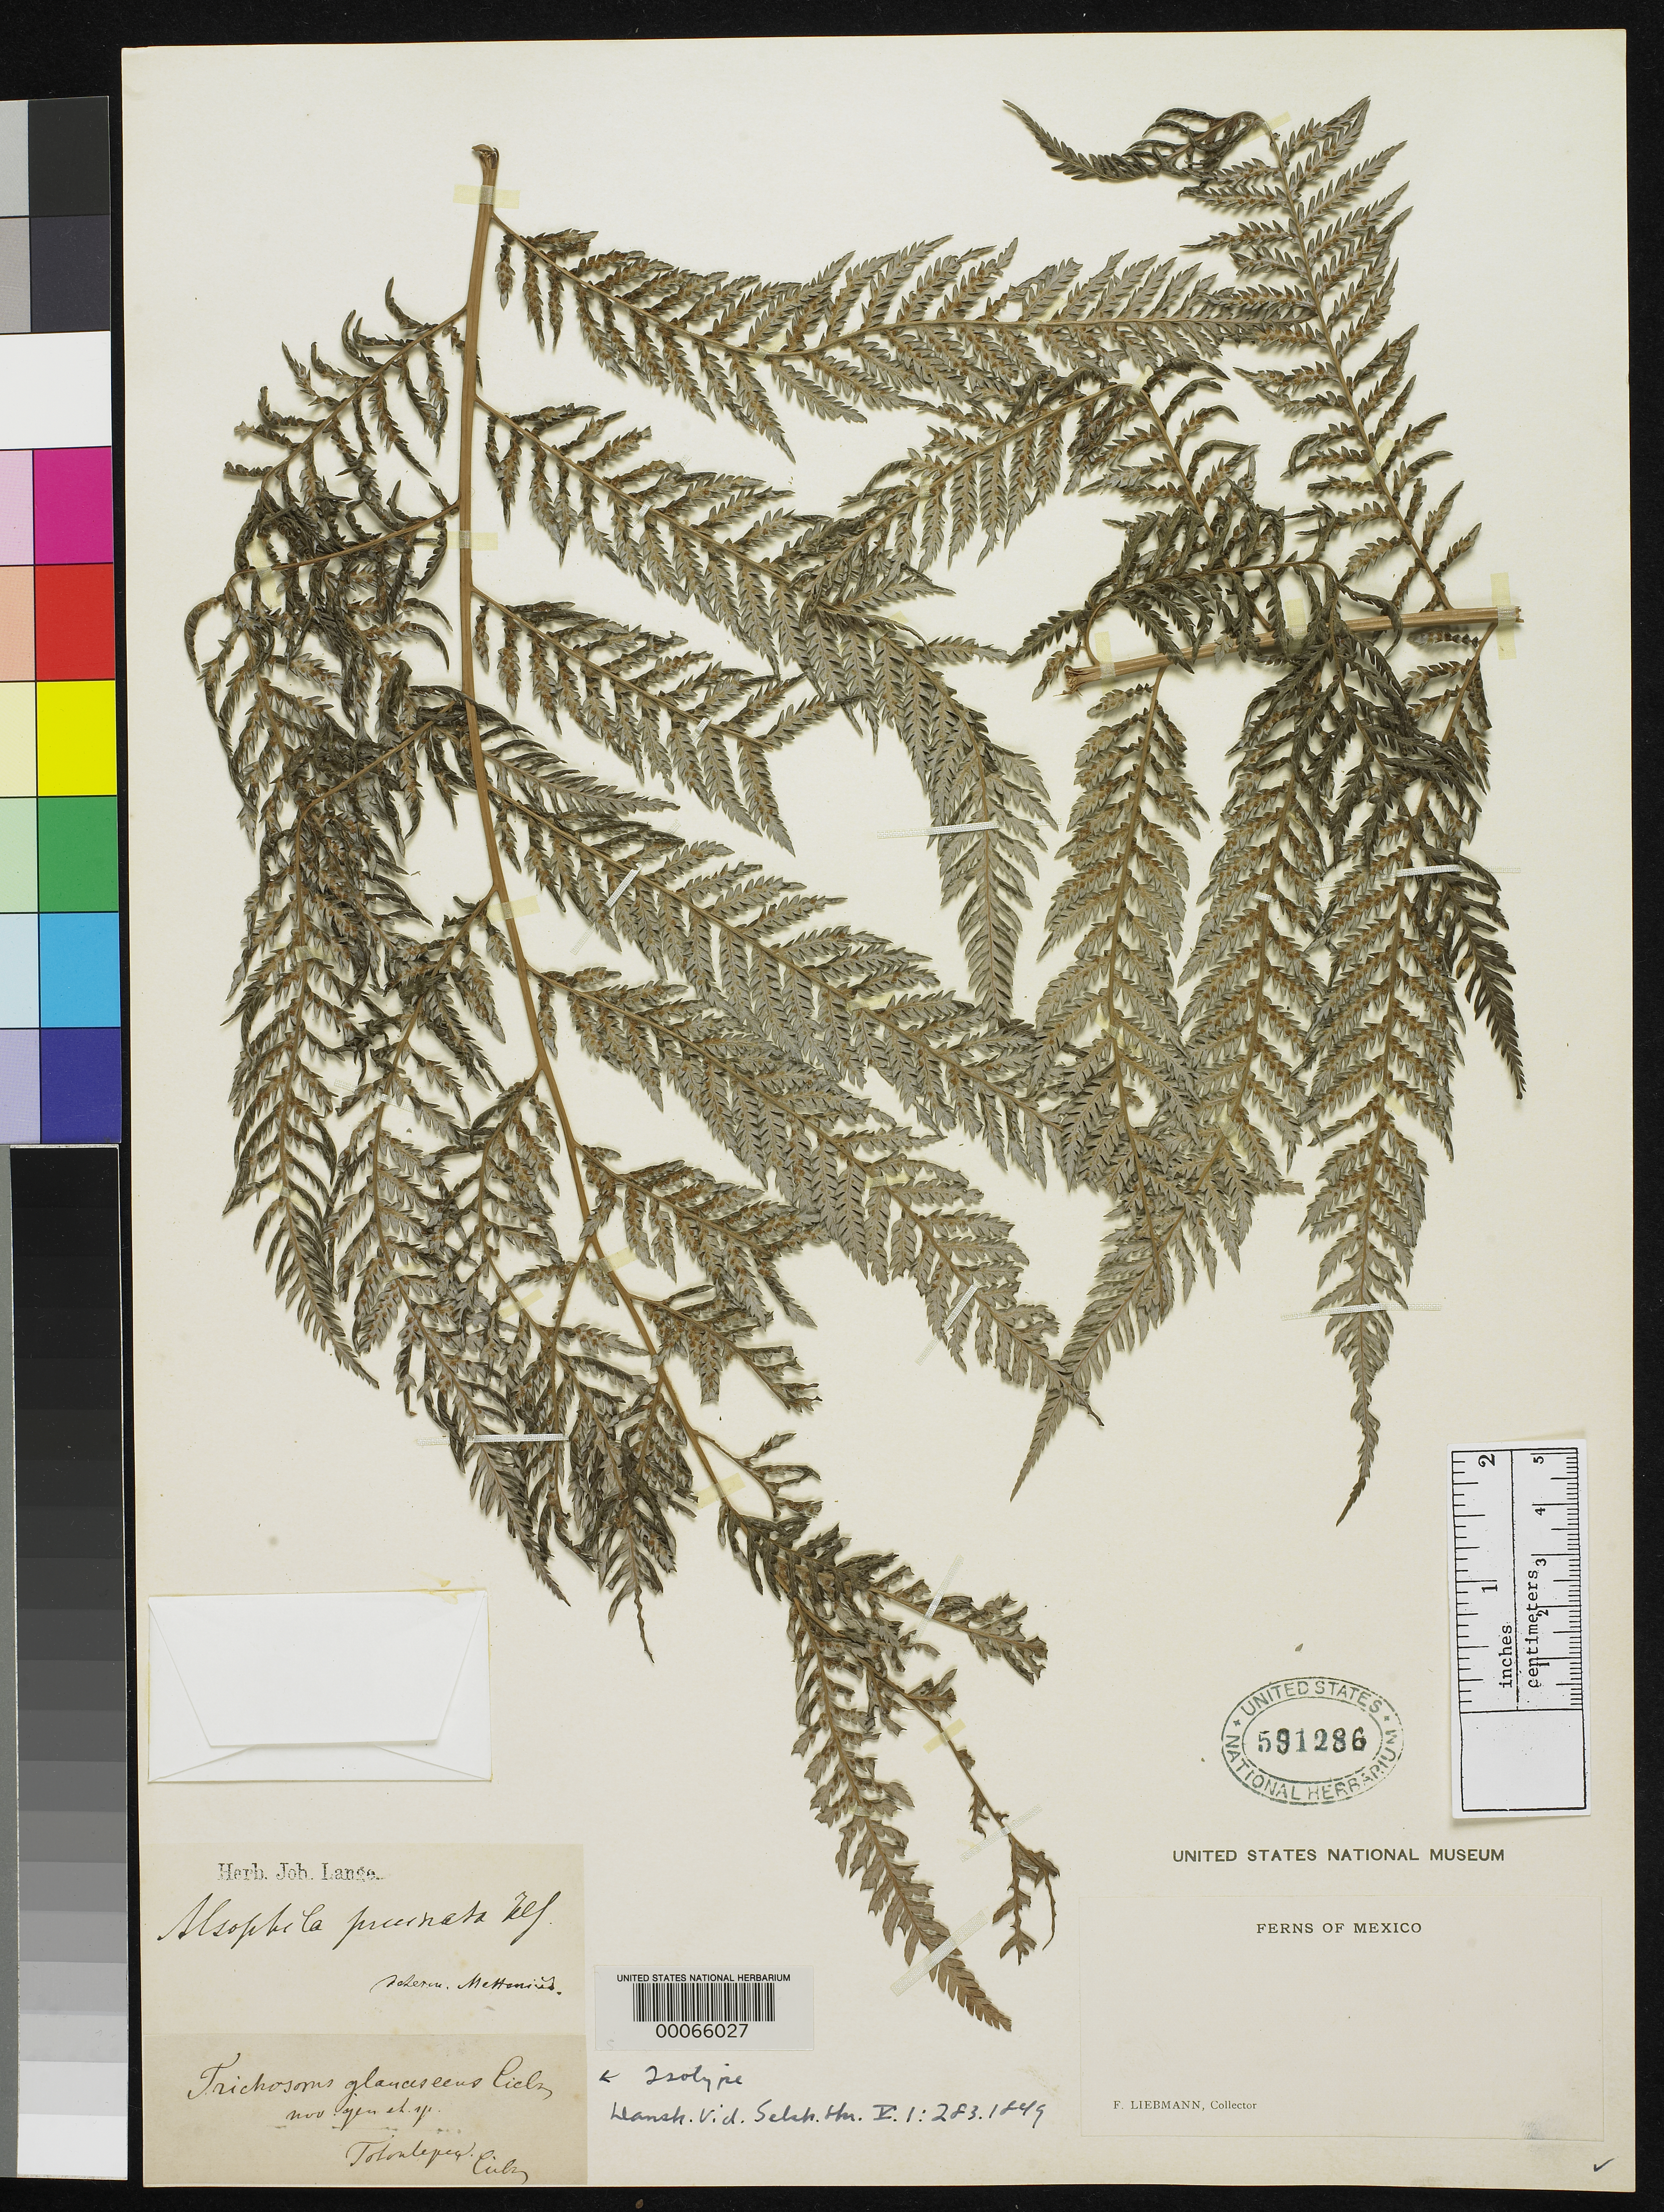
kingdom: Plantae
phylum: Tracheophyta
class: Polypodiopsida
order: Cyatheales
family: Dicksoniaceae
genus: Trichosorus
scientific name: Trichosorus glaucescens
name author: Liebm.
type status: Type Collection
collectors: F. M. Liebmann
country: Mexico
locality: E of Monserrat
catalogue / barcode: US 591286